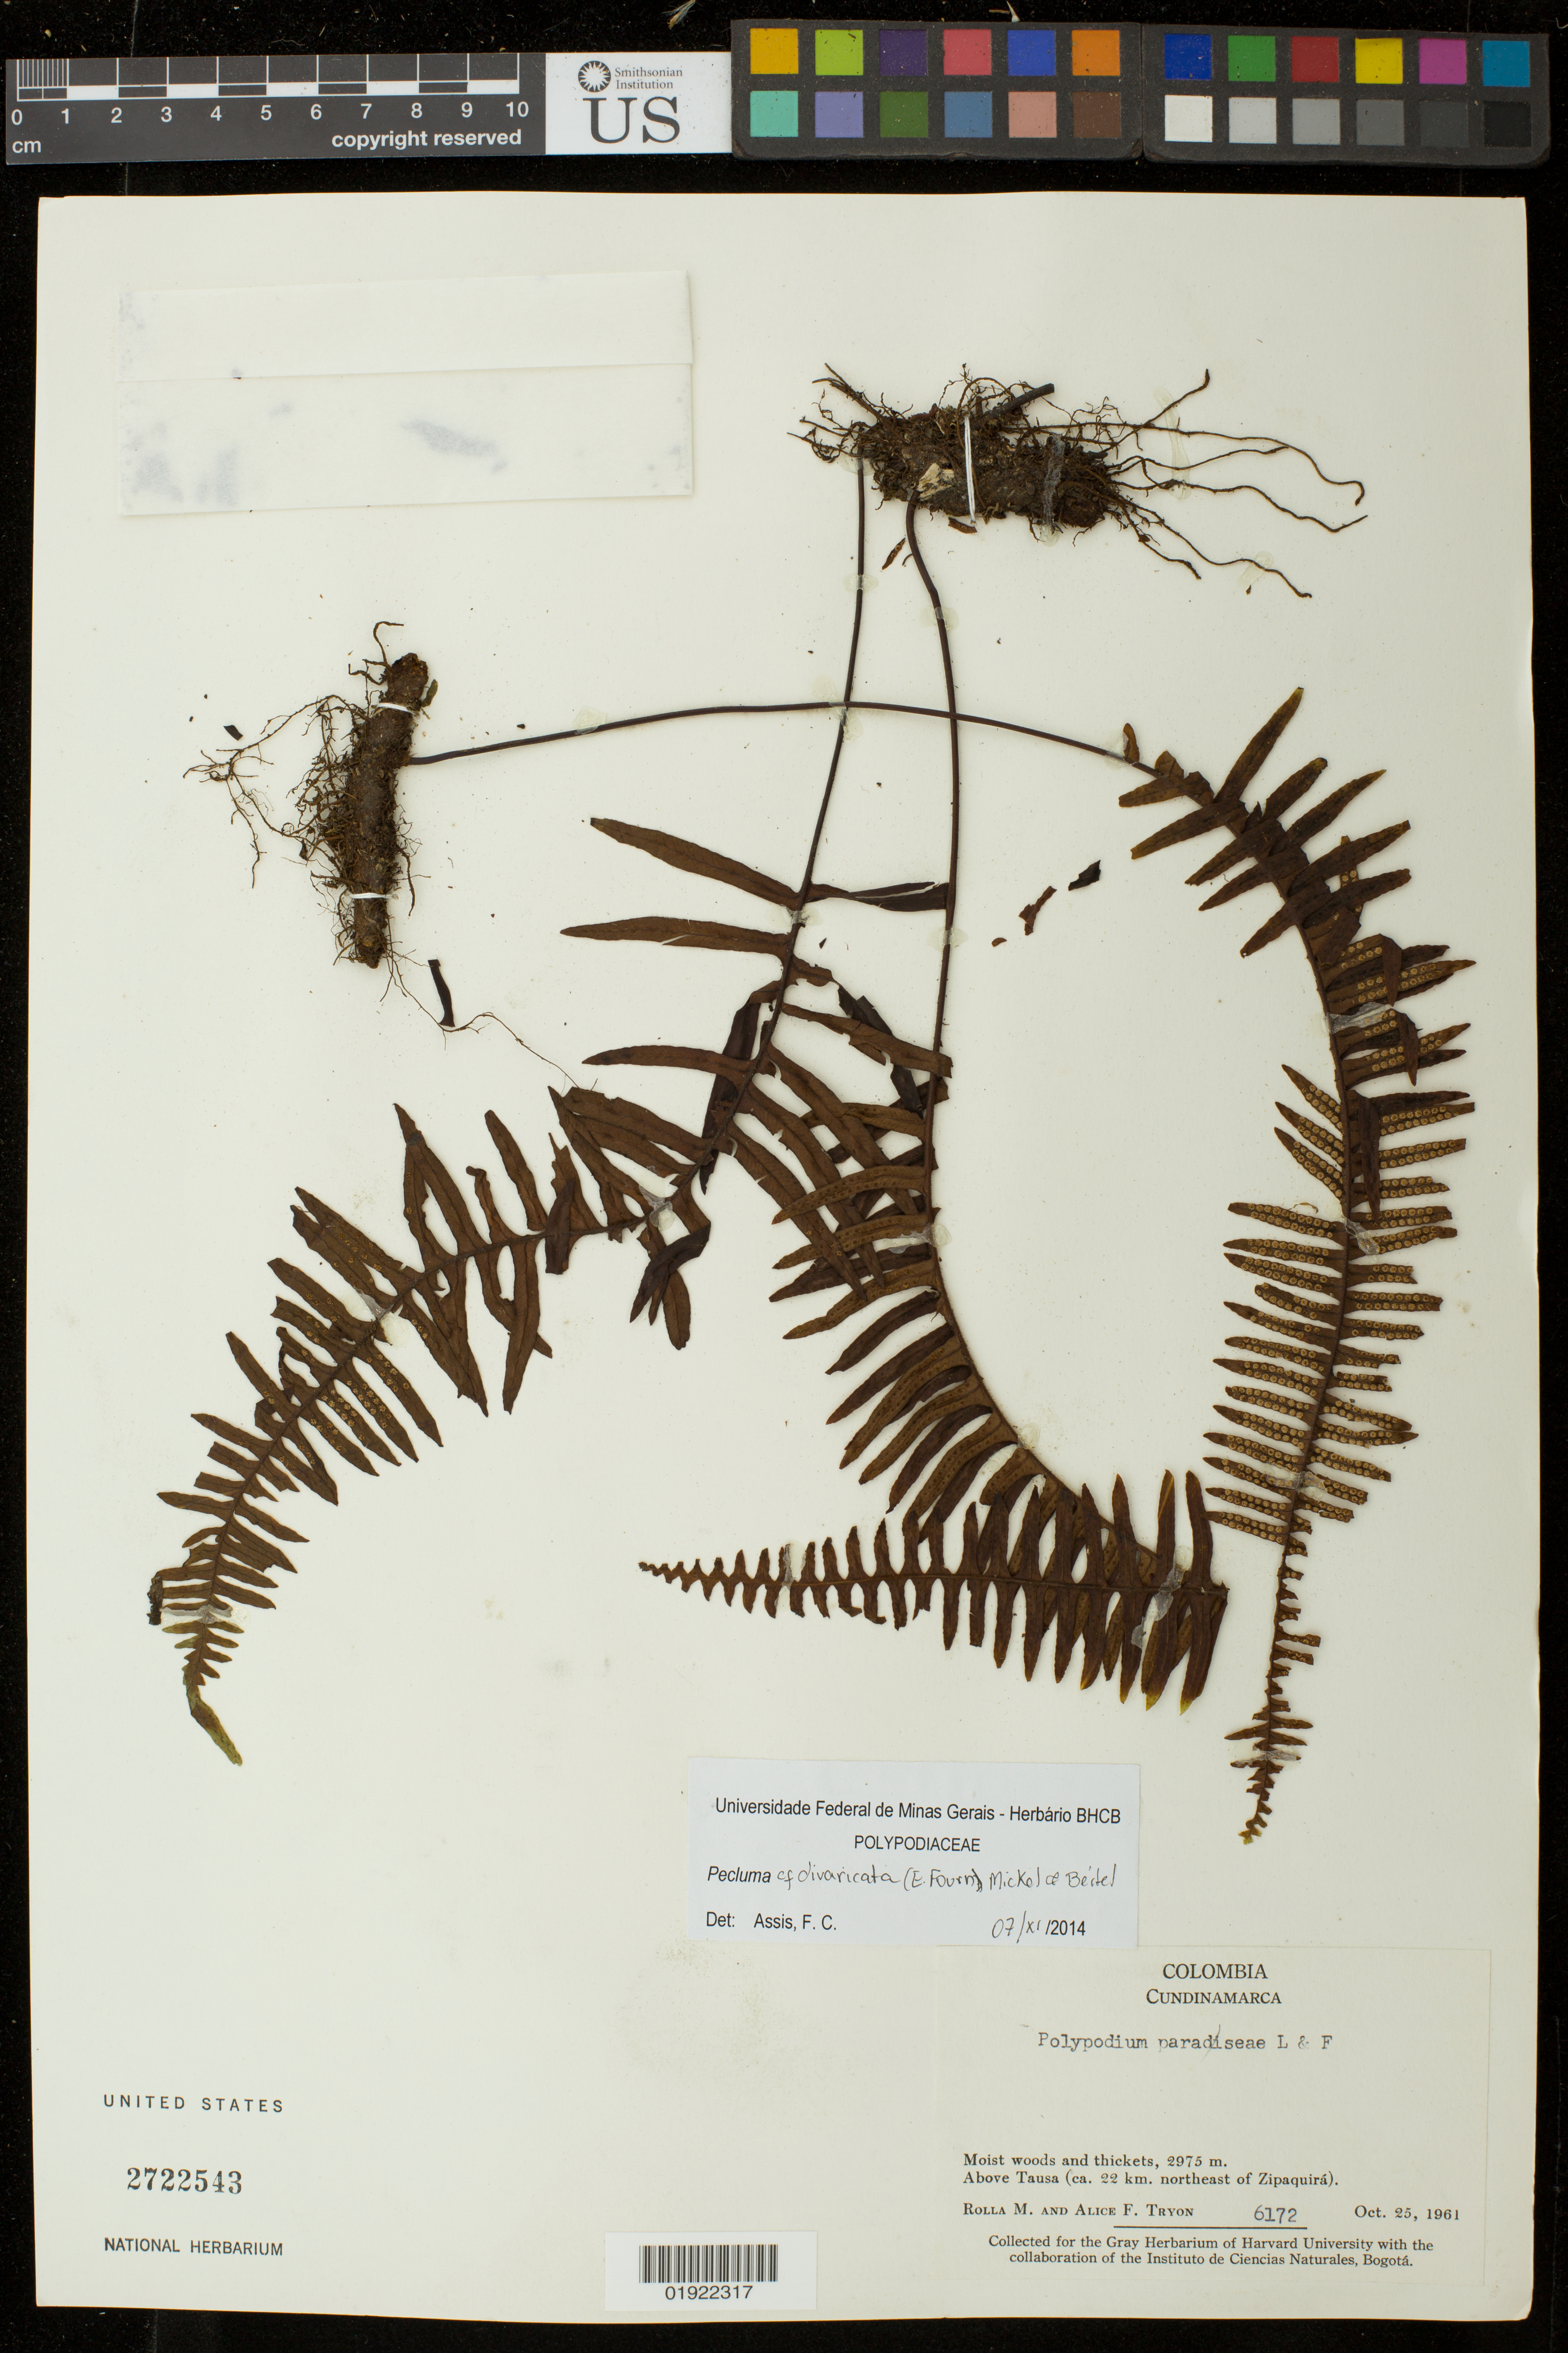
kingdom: Plantae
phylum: Tracheophyta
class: Polypodiopsida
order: Polypodiales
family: Polypodiaceae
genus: Pecluma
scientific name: Pecluma divaricata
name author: (E. Fourn.) Mickel & Beitel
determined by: Assis, F. C.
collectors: M. Rolla & A. F. Tryon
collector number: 6172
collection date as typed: Oct. 25, 1961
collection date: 1961-10-25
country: Colombia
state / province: Cundinamarca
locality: Above Tausa (ca. 22 km. northeast of Zipaquira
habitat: moist woodsand thickets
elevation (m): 2975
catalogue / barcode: US 2722543